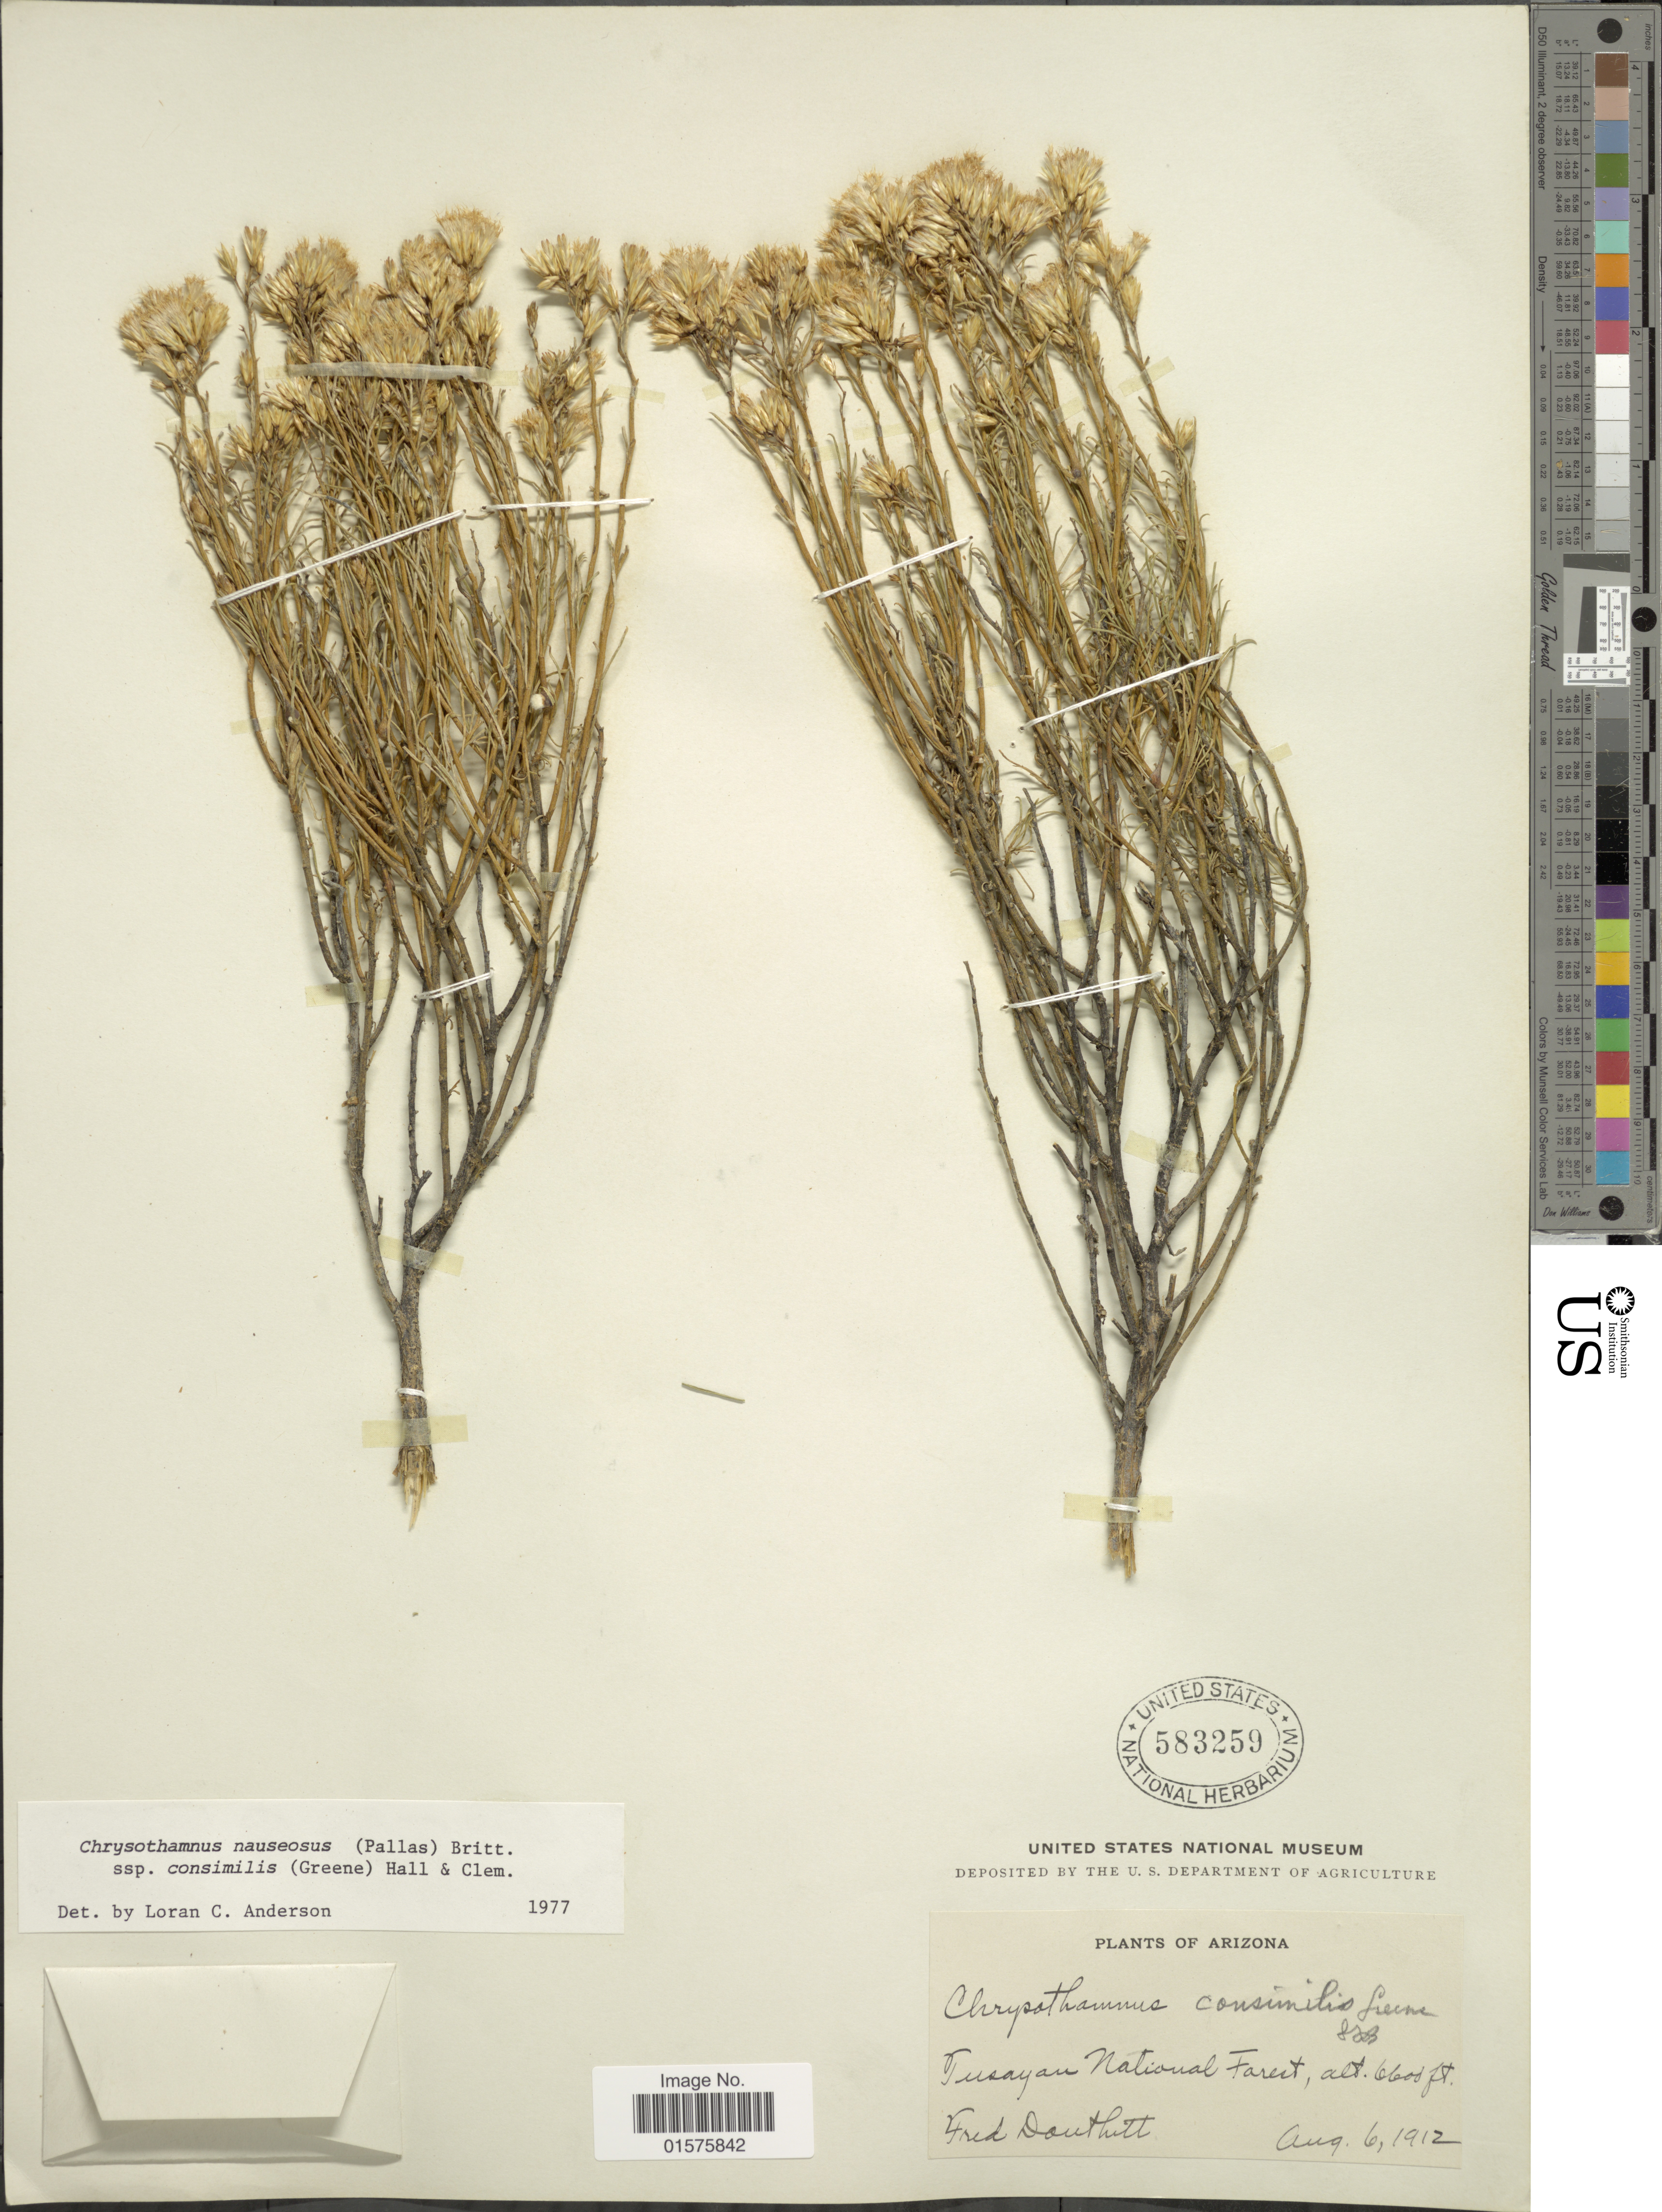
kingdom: Plantae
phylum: Tracheophyta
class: Magnoliopsida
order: Asterales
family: Asteraceae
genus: Ericameria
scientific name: Ericameria nauseosa var. oreophila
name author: (A. Nelson) G.L. Nesom & G.I. Baird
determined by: Urbatsch, Lowell E., Curator (LSU), Louisiana State University (UNITED STATES)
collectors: F. Douthitt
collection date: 1912-08-06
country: United States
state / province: Arizona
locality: Tusayan National Forest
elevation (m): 2012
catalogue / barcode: US 583259